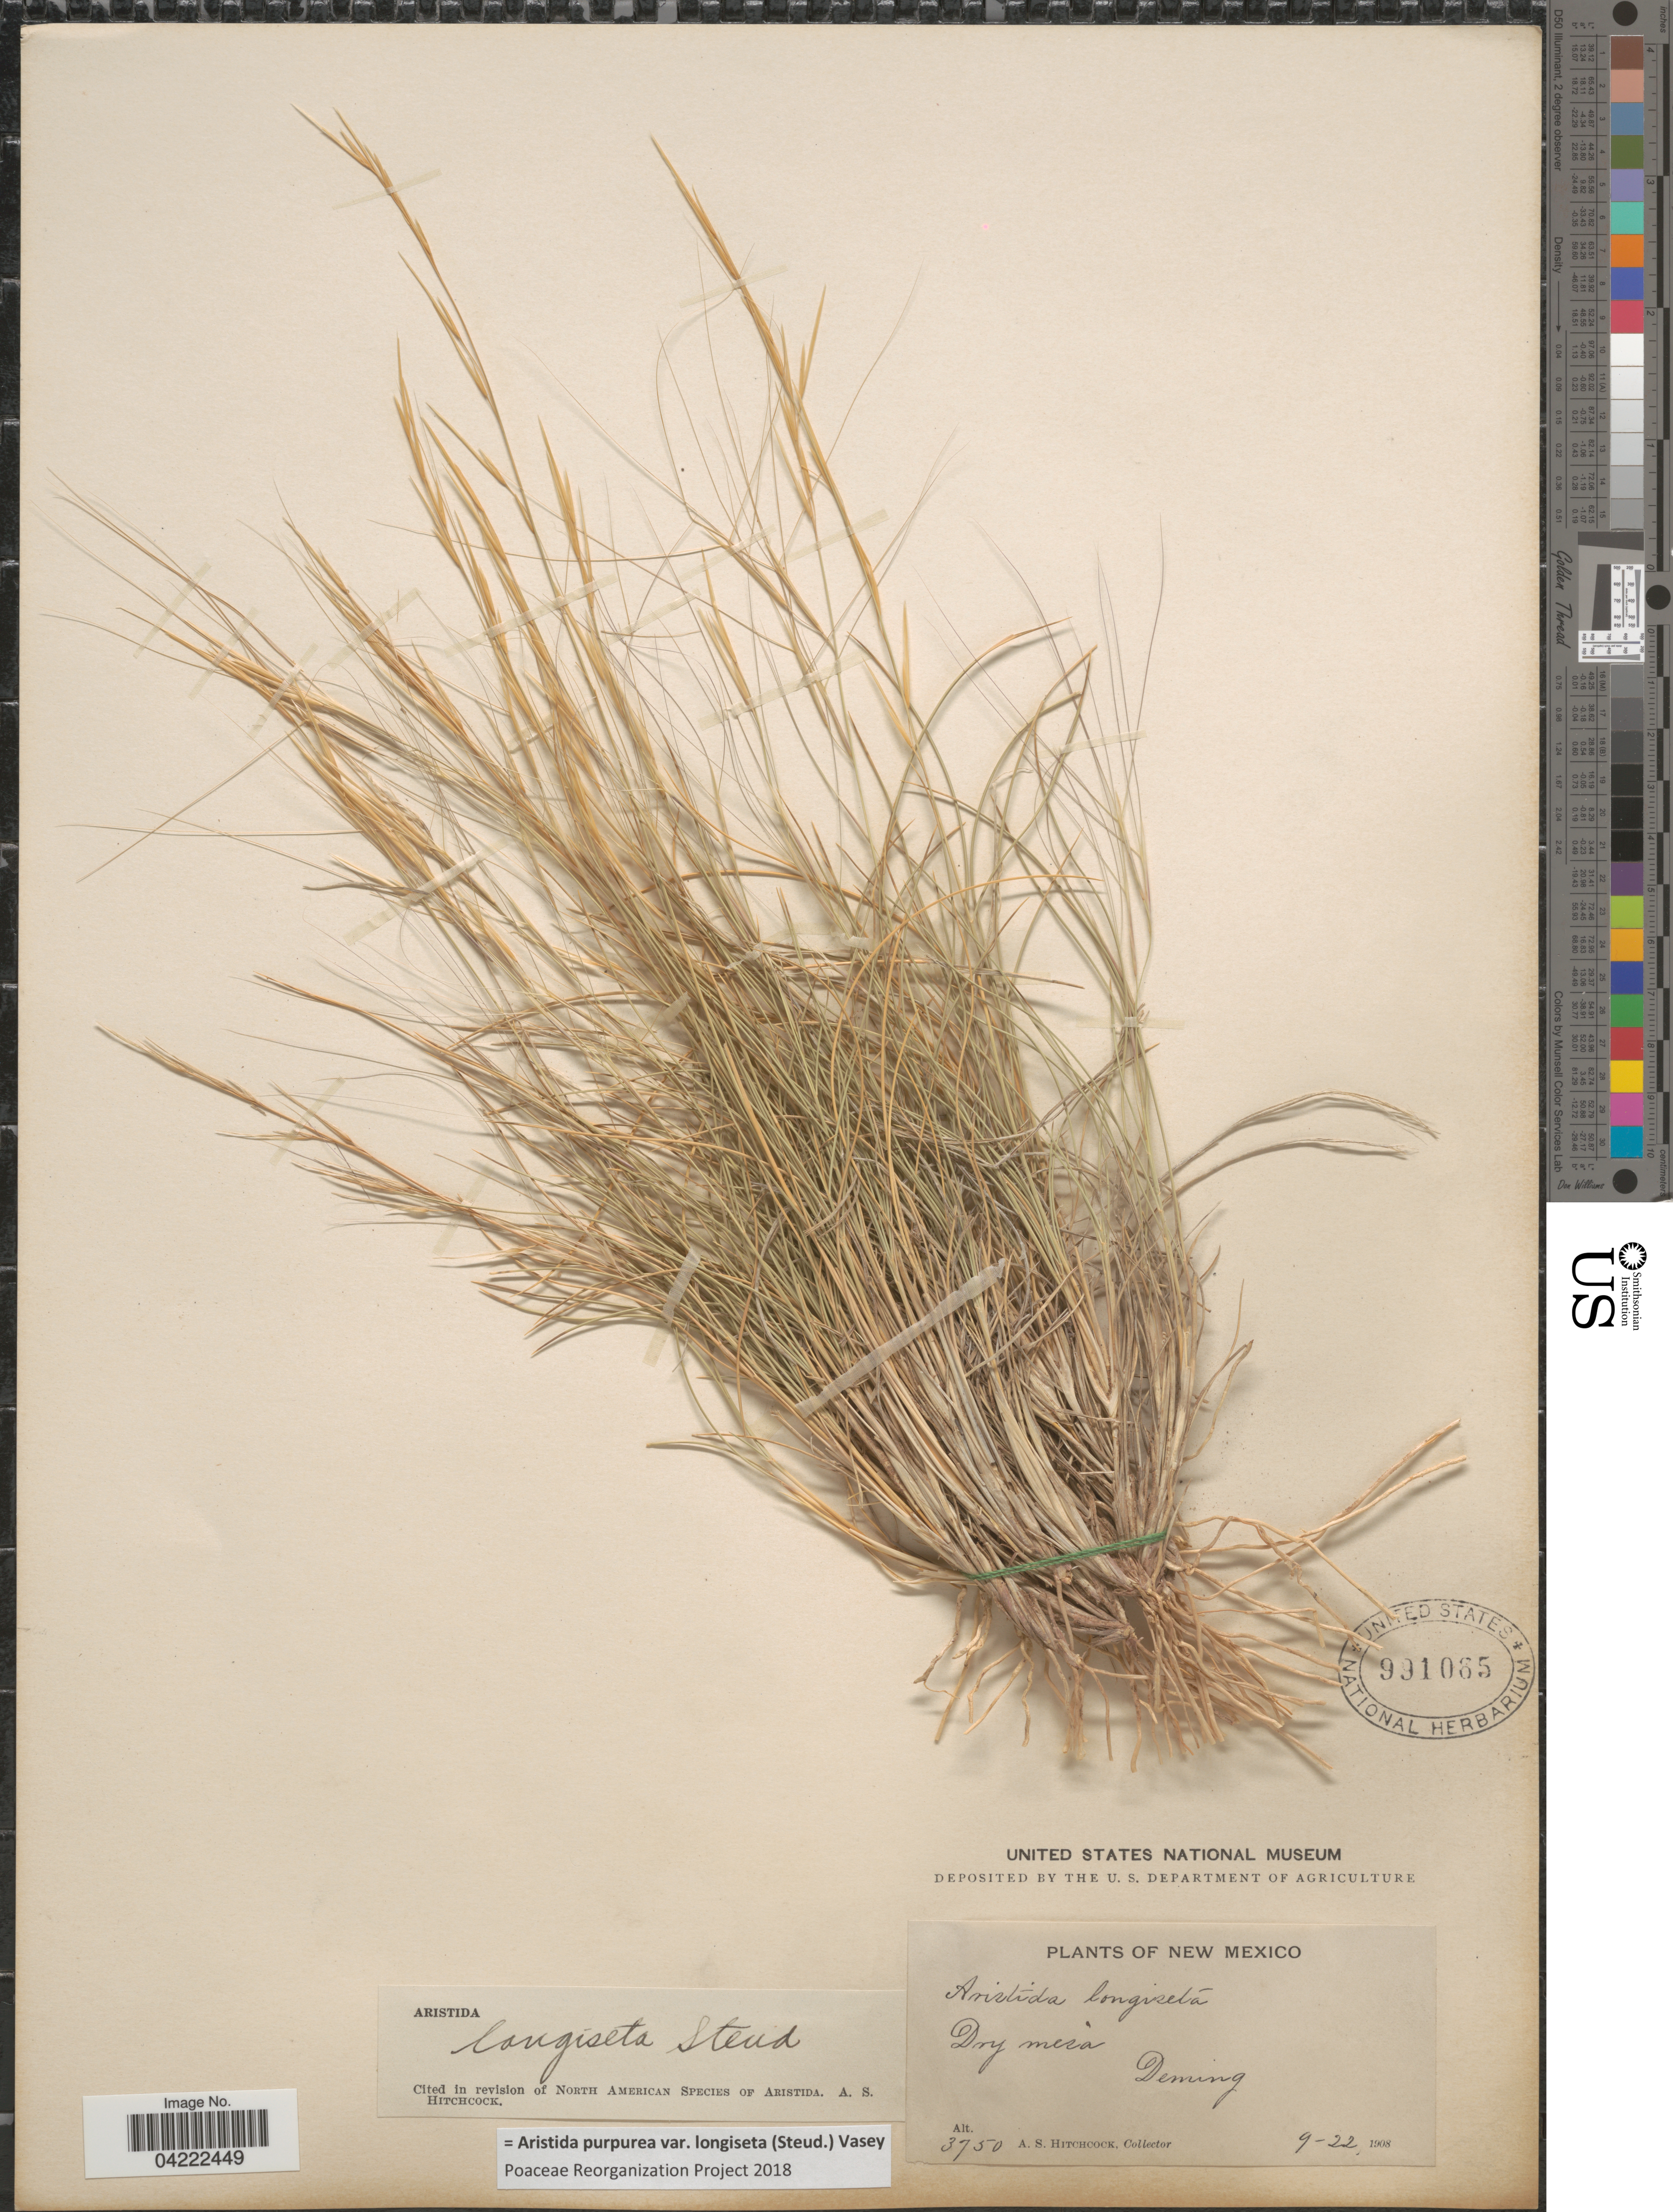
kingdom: Plantae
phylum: Tracheophyta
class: Liliopsida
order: Poales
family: Poaceae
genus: Aristida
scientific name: Aristida purpurea var. longiseta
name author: (Steud.) Vasey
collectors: A. S. Hitchcock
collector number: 3750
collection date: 1908-09-22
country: United States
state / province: New Mexico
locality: Dry mesa Deming.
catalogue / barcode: US 991065